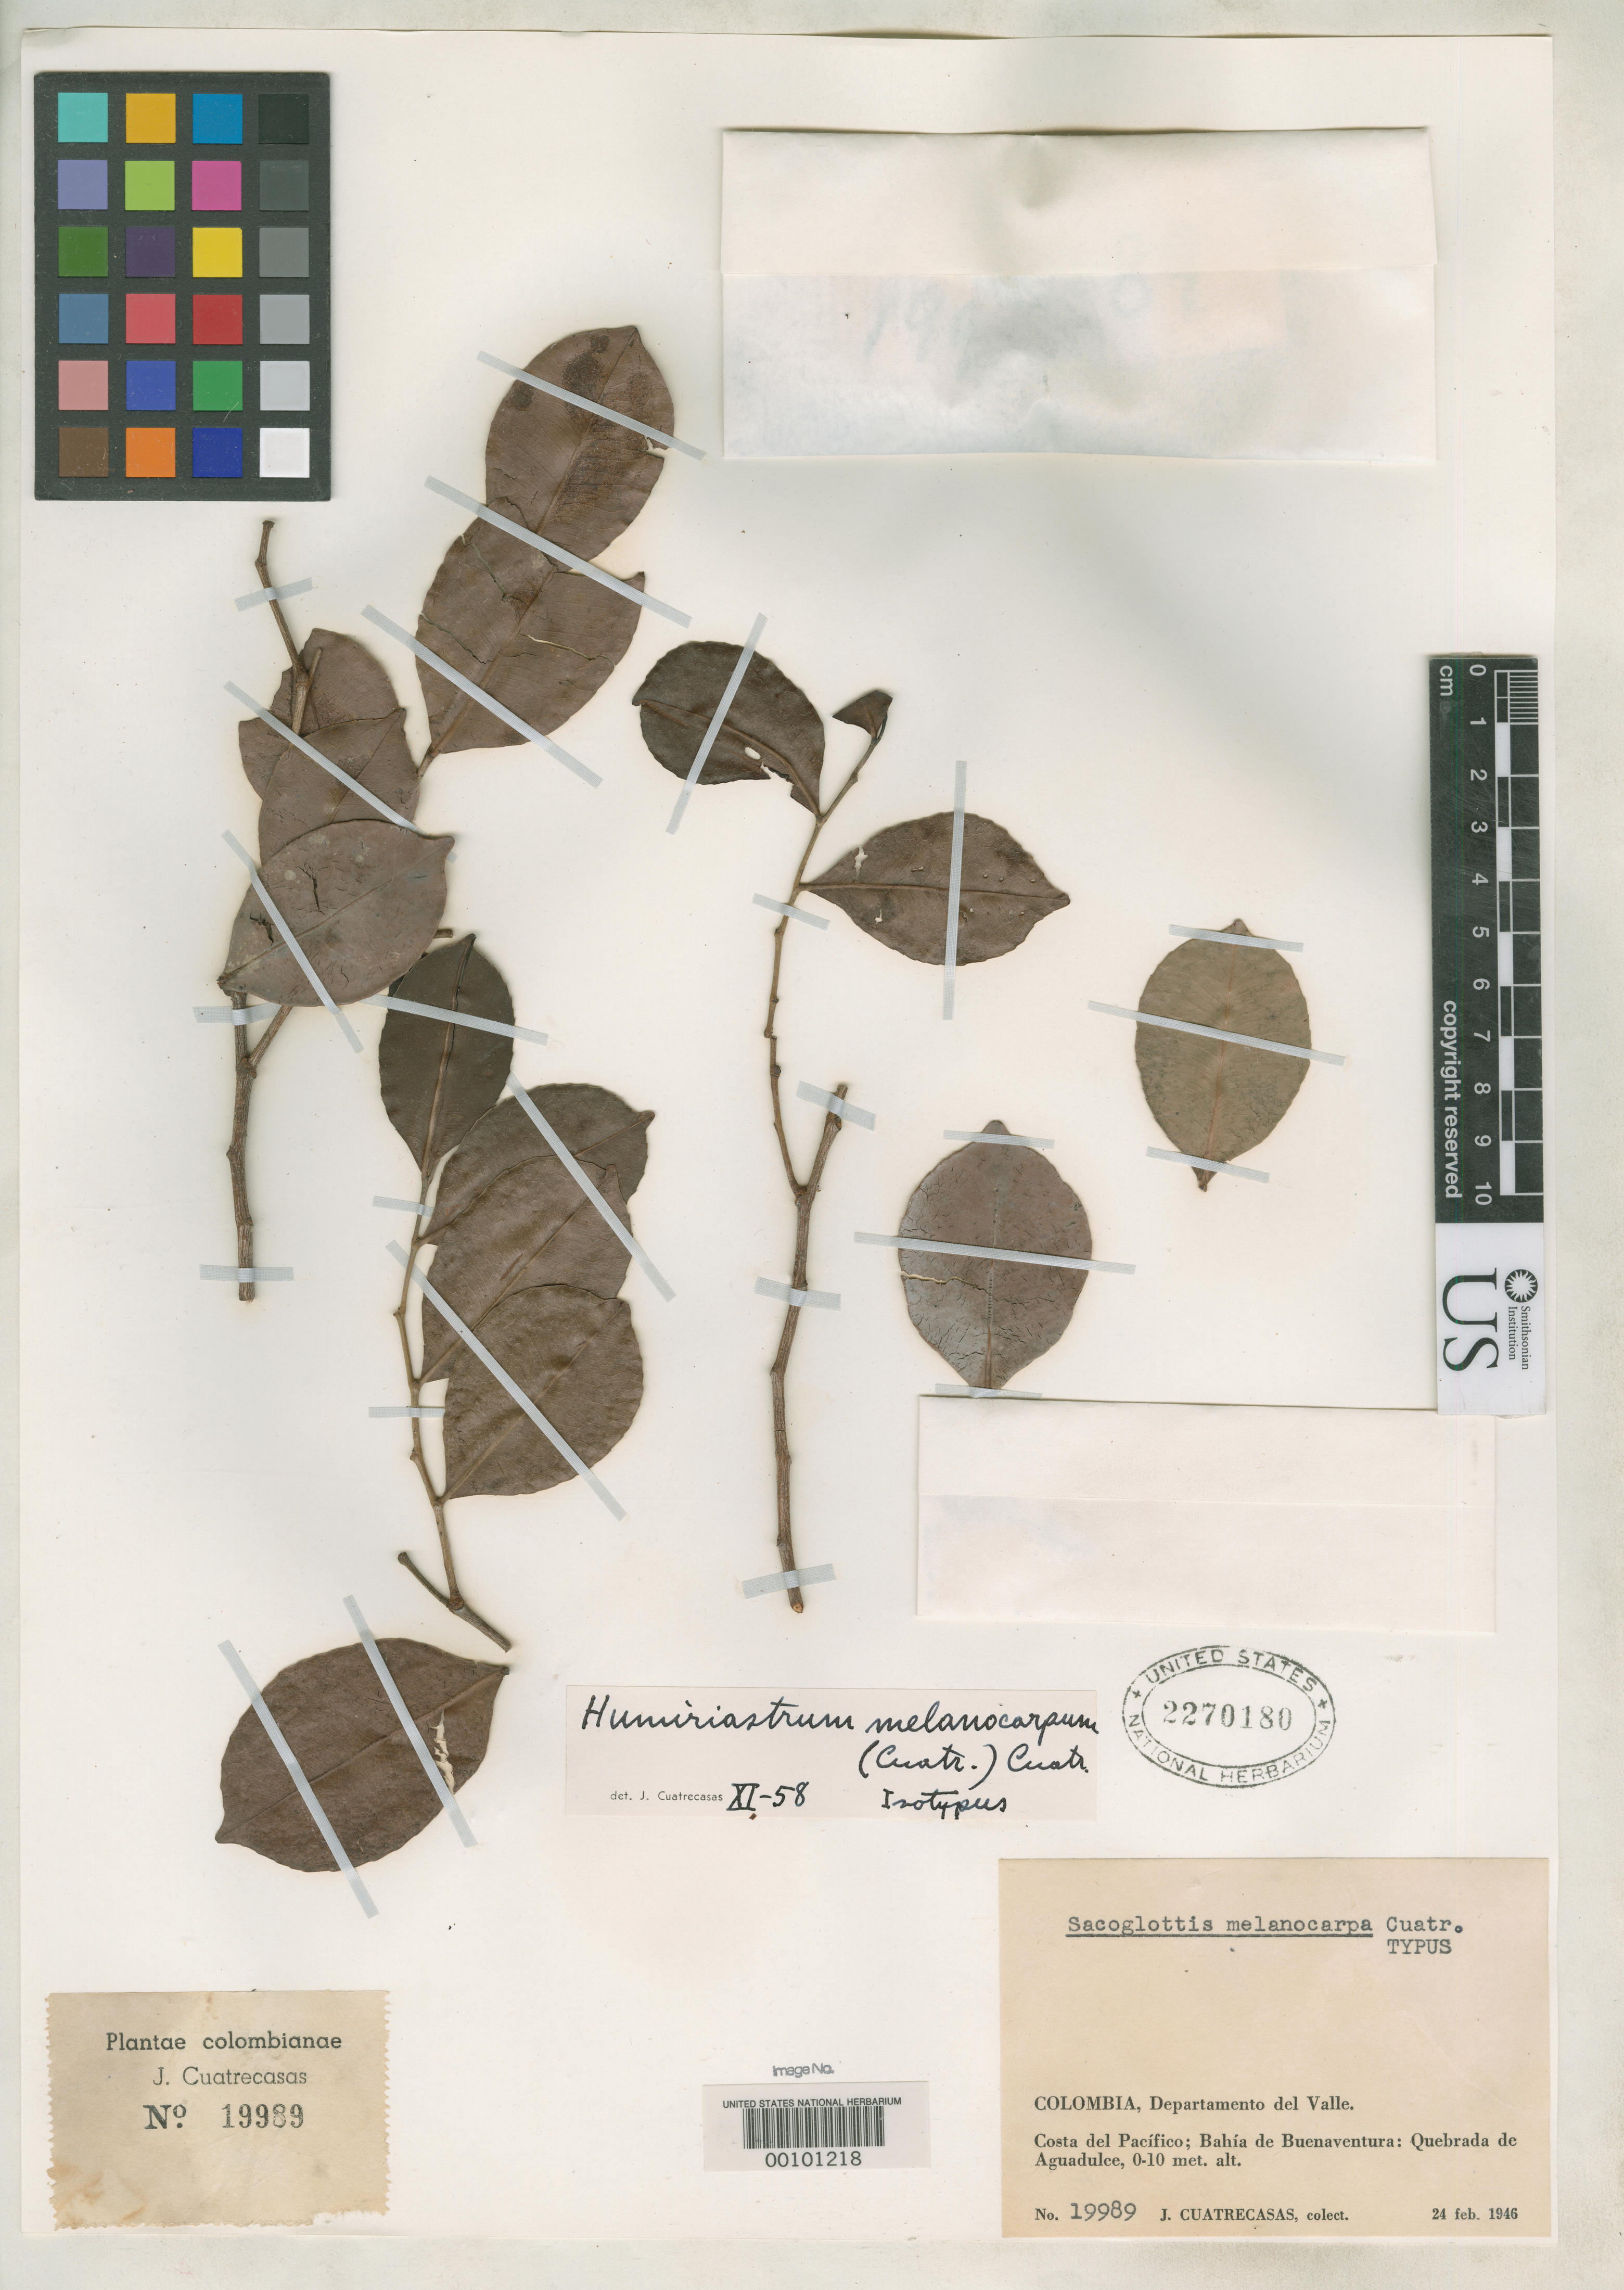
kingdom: Plantae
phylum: Tracheophyta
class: Magnoliopsida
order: Malpighiales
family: Humiriaceae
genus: Sacoglottis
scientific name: Sacoglottis melanocarpa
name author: Cuatrec.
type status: Isotype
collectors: J. Cuatrecasas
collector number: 19989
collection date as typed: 24 Feb 1946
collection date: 1946-02-24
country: Colombia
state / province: Valle del Cauca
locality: Pacific Coast, Bahia de Buena Ventura.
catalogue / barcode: US 2270180